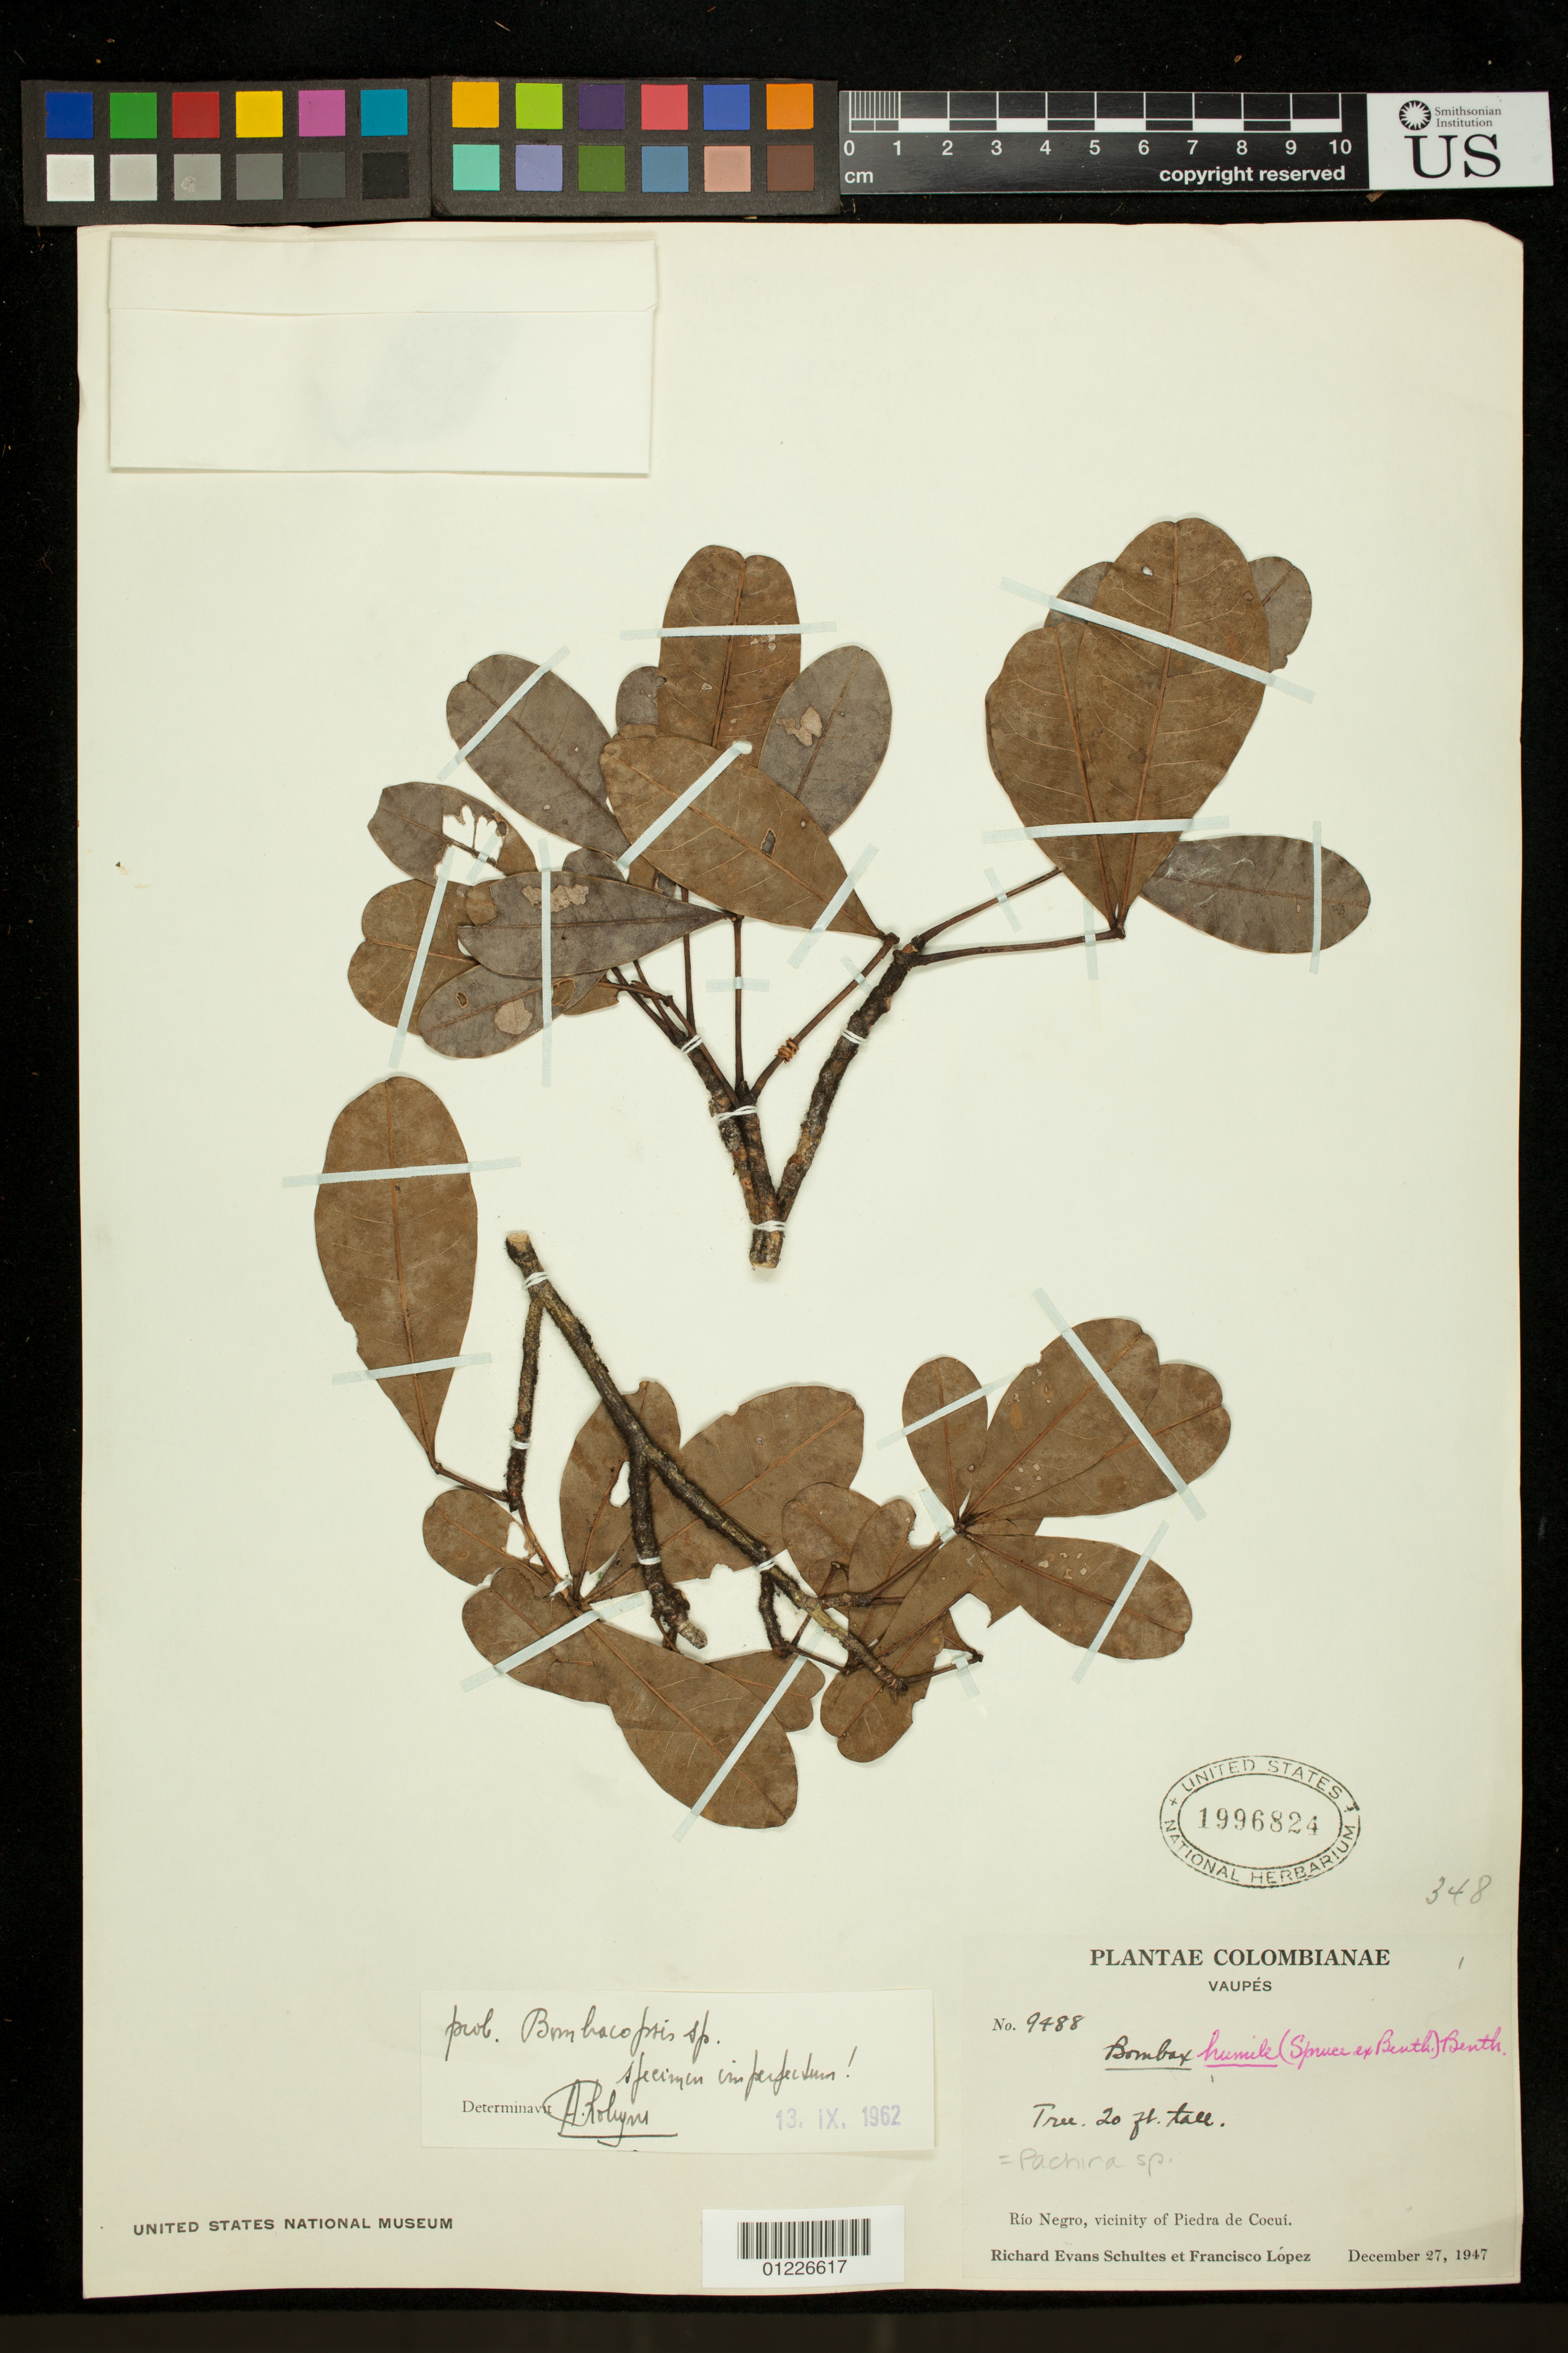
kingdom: Plantae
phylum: Tracheophyta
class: Magnoliopsida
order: Malvales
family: Malvaceae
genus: Pachira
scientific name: Pachira sp.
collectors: R. E. Schultes & F. López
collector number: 9488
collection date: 1947-12-27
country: Colombia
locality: Rio Negro, vicinity of Piedra de Cocui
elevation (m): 6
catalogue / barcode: US 1996824